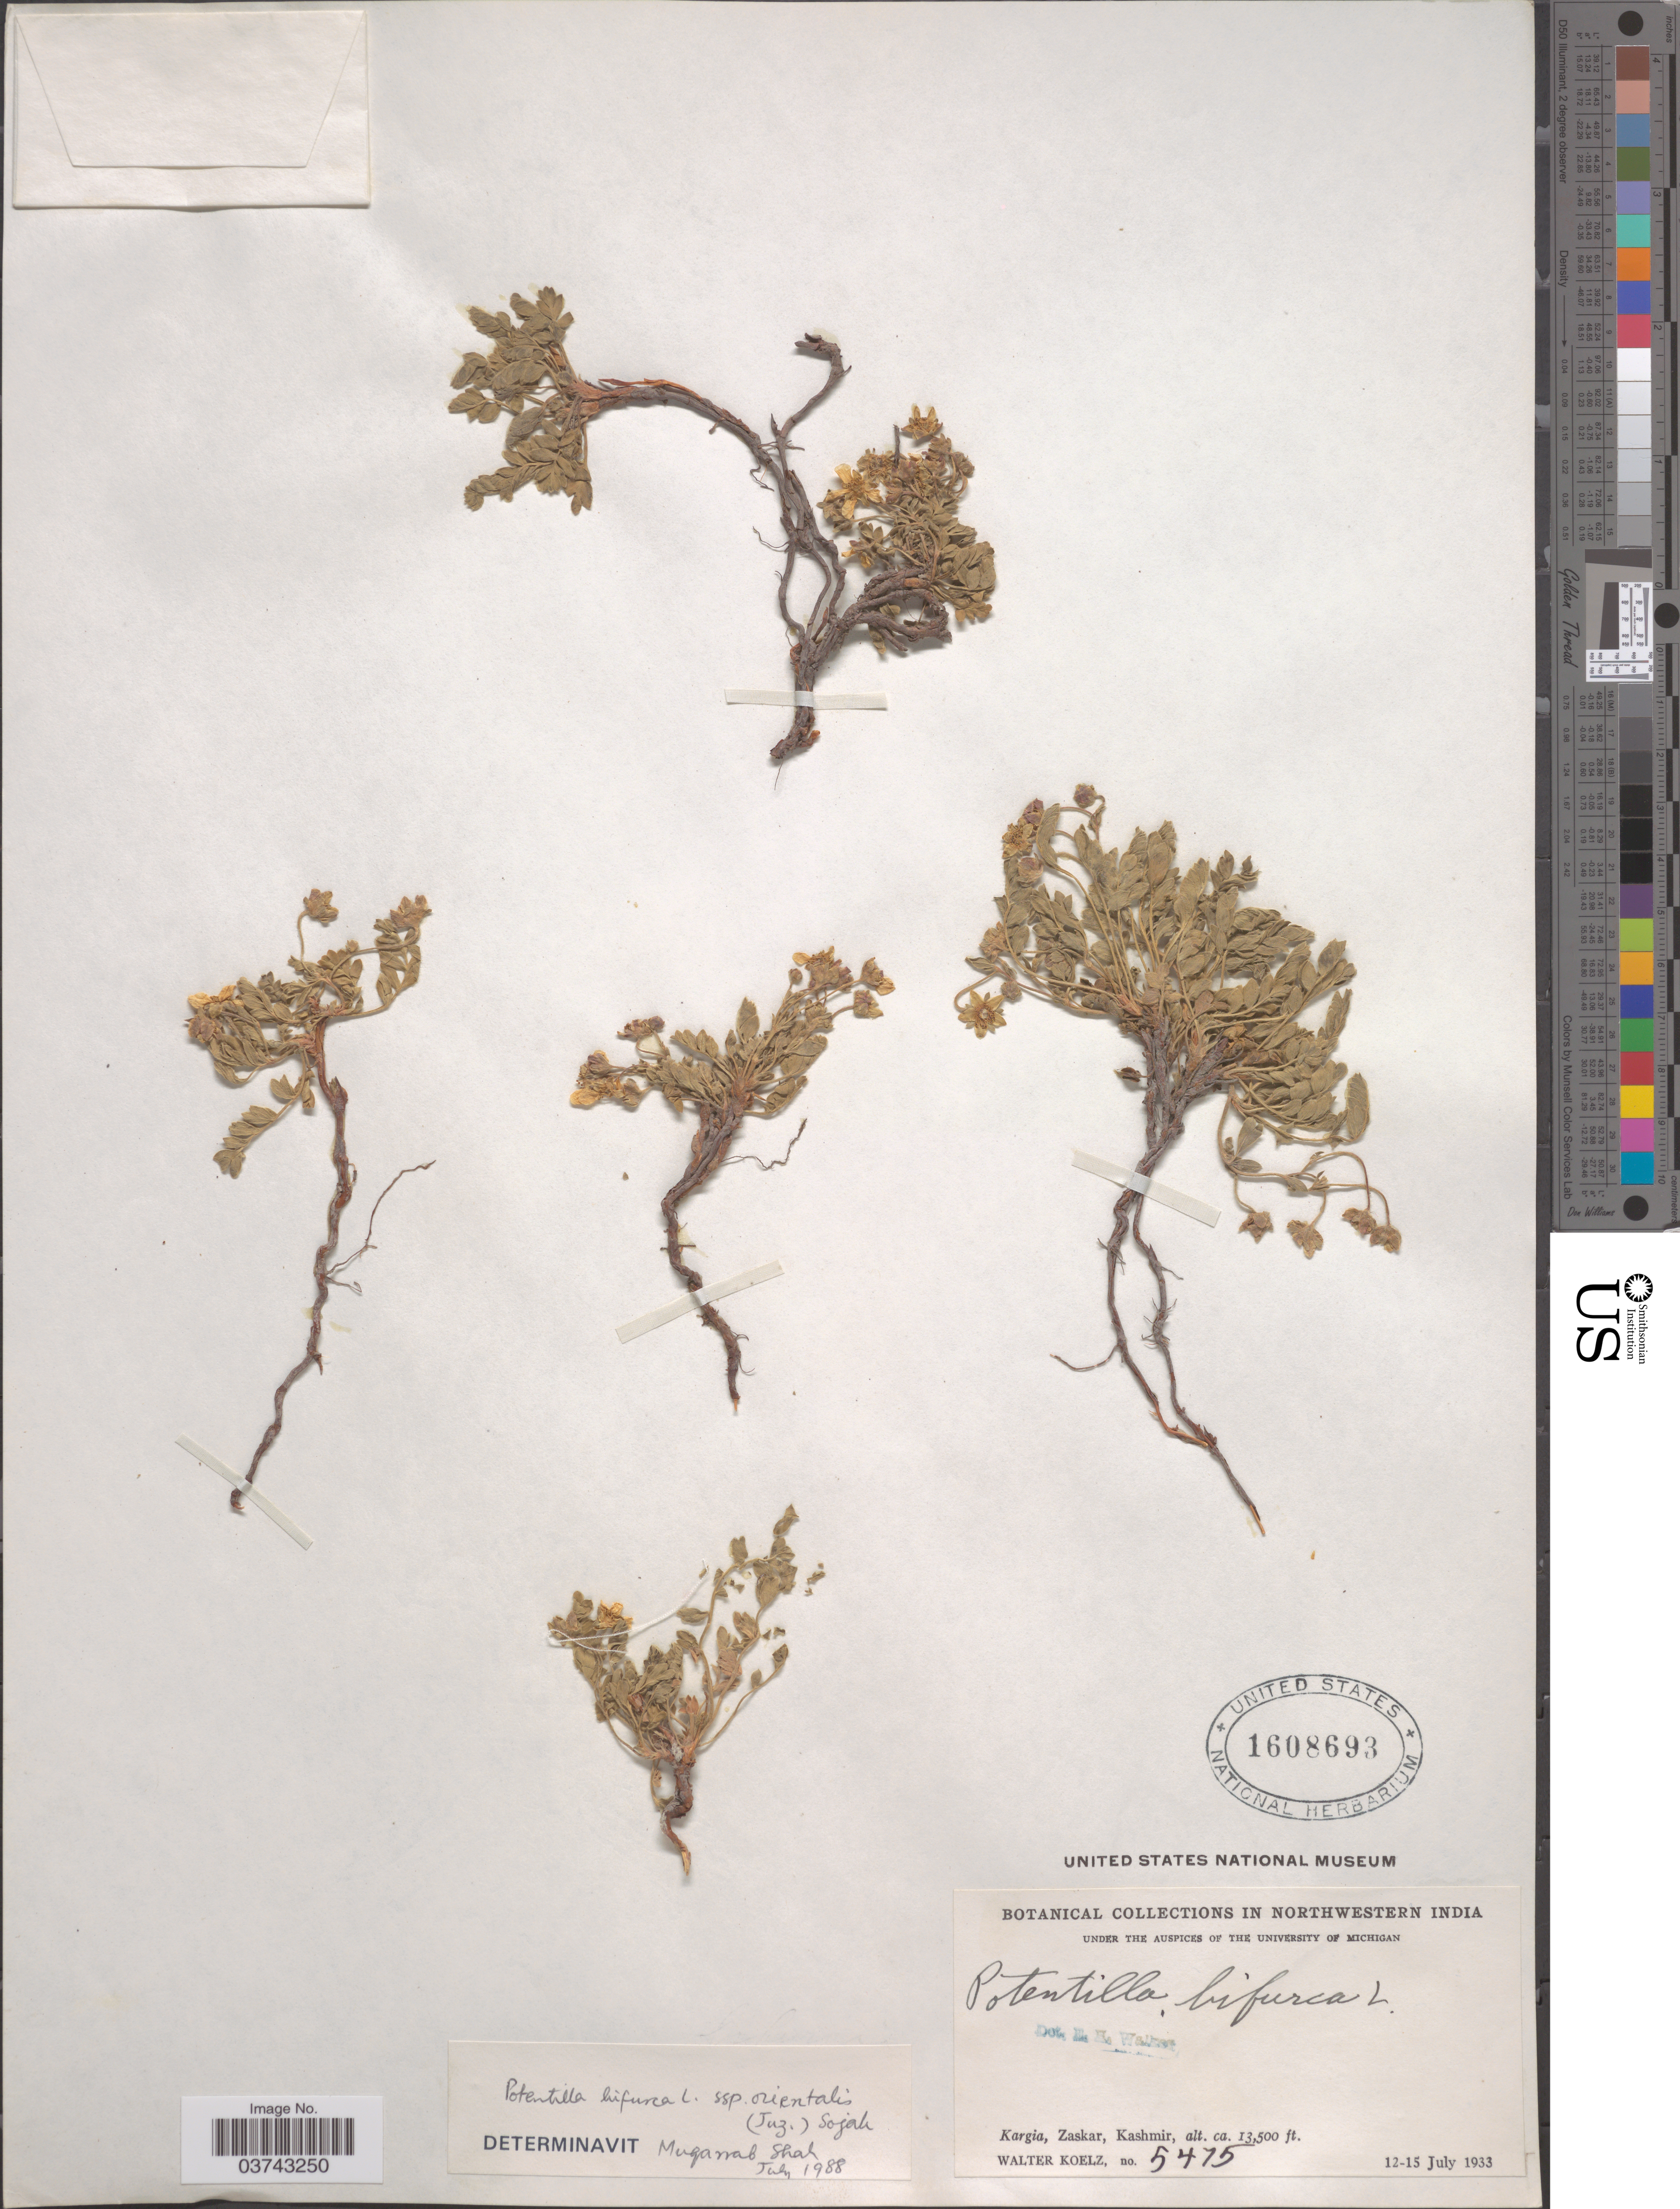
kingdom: Plantae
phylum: Tracheophyta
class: Magnoliopsida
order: Rosales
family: Rosaceae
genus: Sibbaldianthe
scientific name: Sibbaldianthe orientalis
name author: (Juz. ex Soják) Mosyakin & Shiyan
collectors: W. N. Koelz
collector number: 5475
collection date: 1933-07-12/1933-07-15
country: India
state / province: Jammu and Kashmir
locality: Northwestern India. Kargia, Zaskar, Kashmir.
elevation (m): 4115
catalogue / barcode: US 1608693